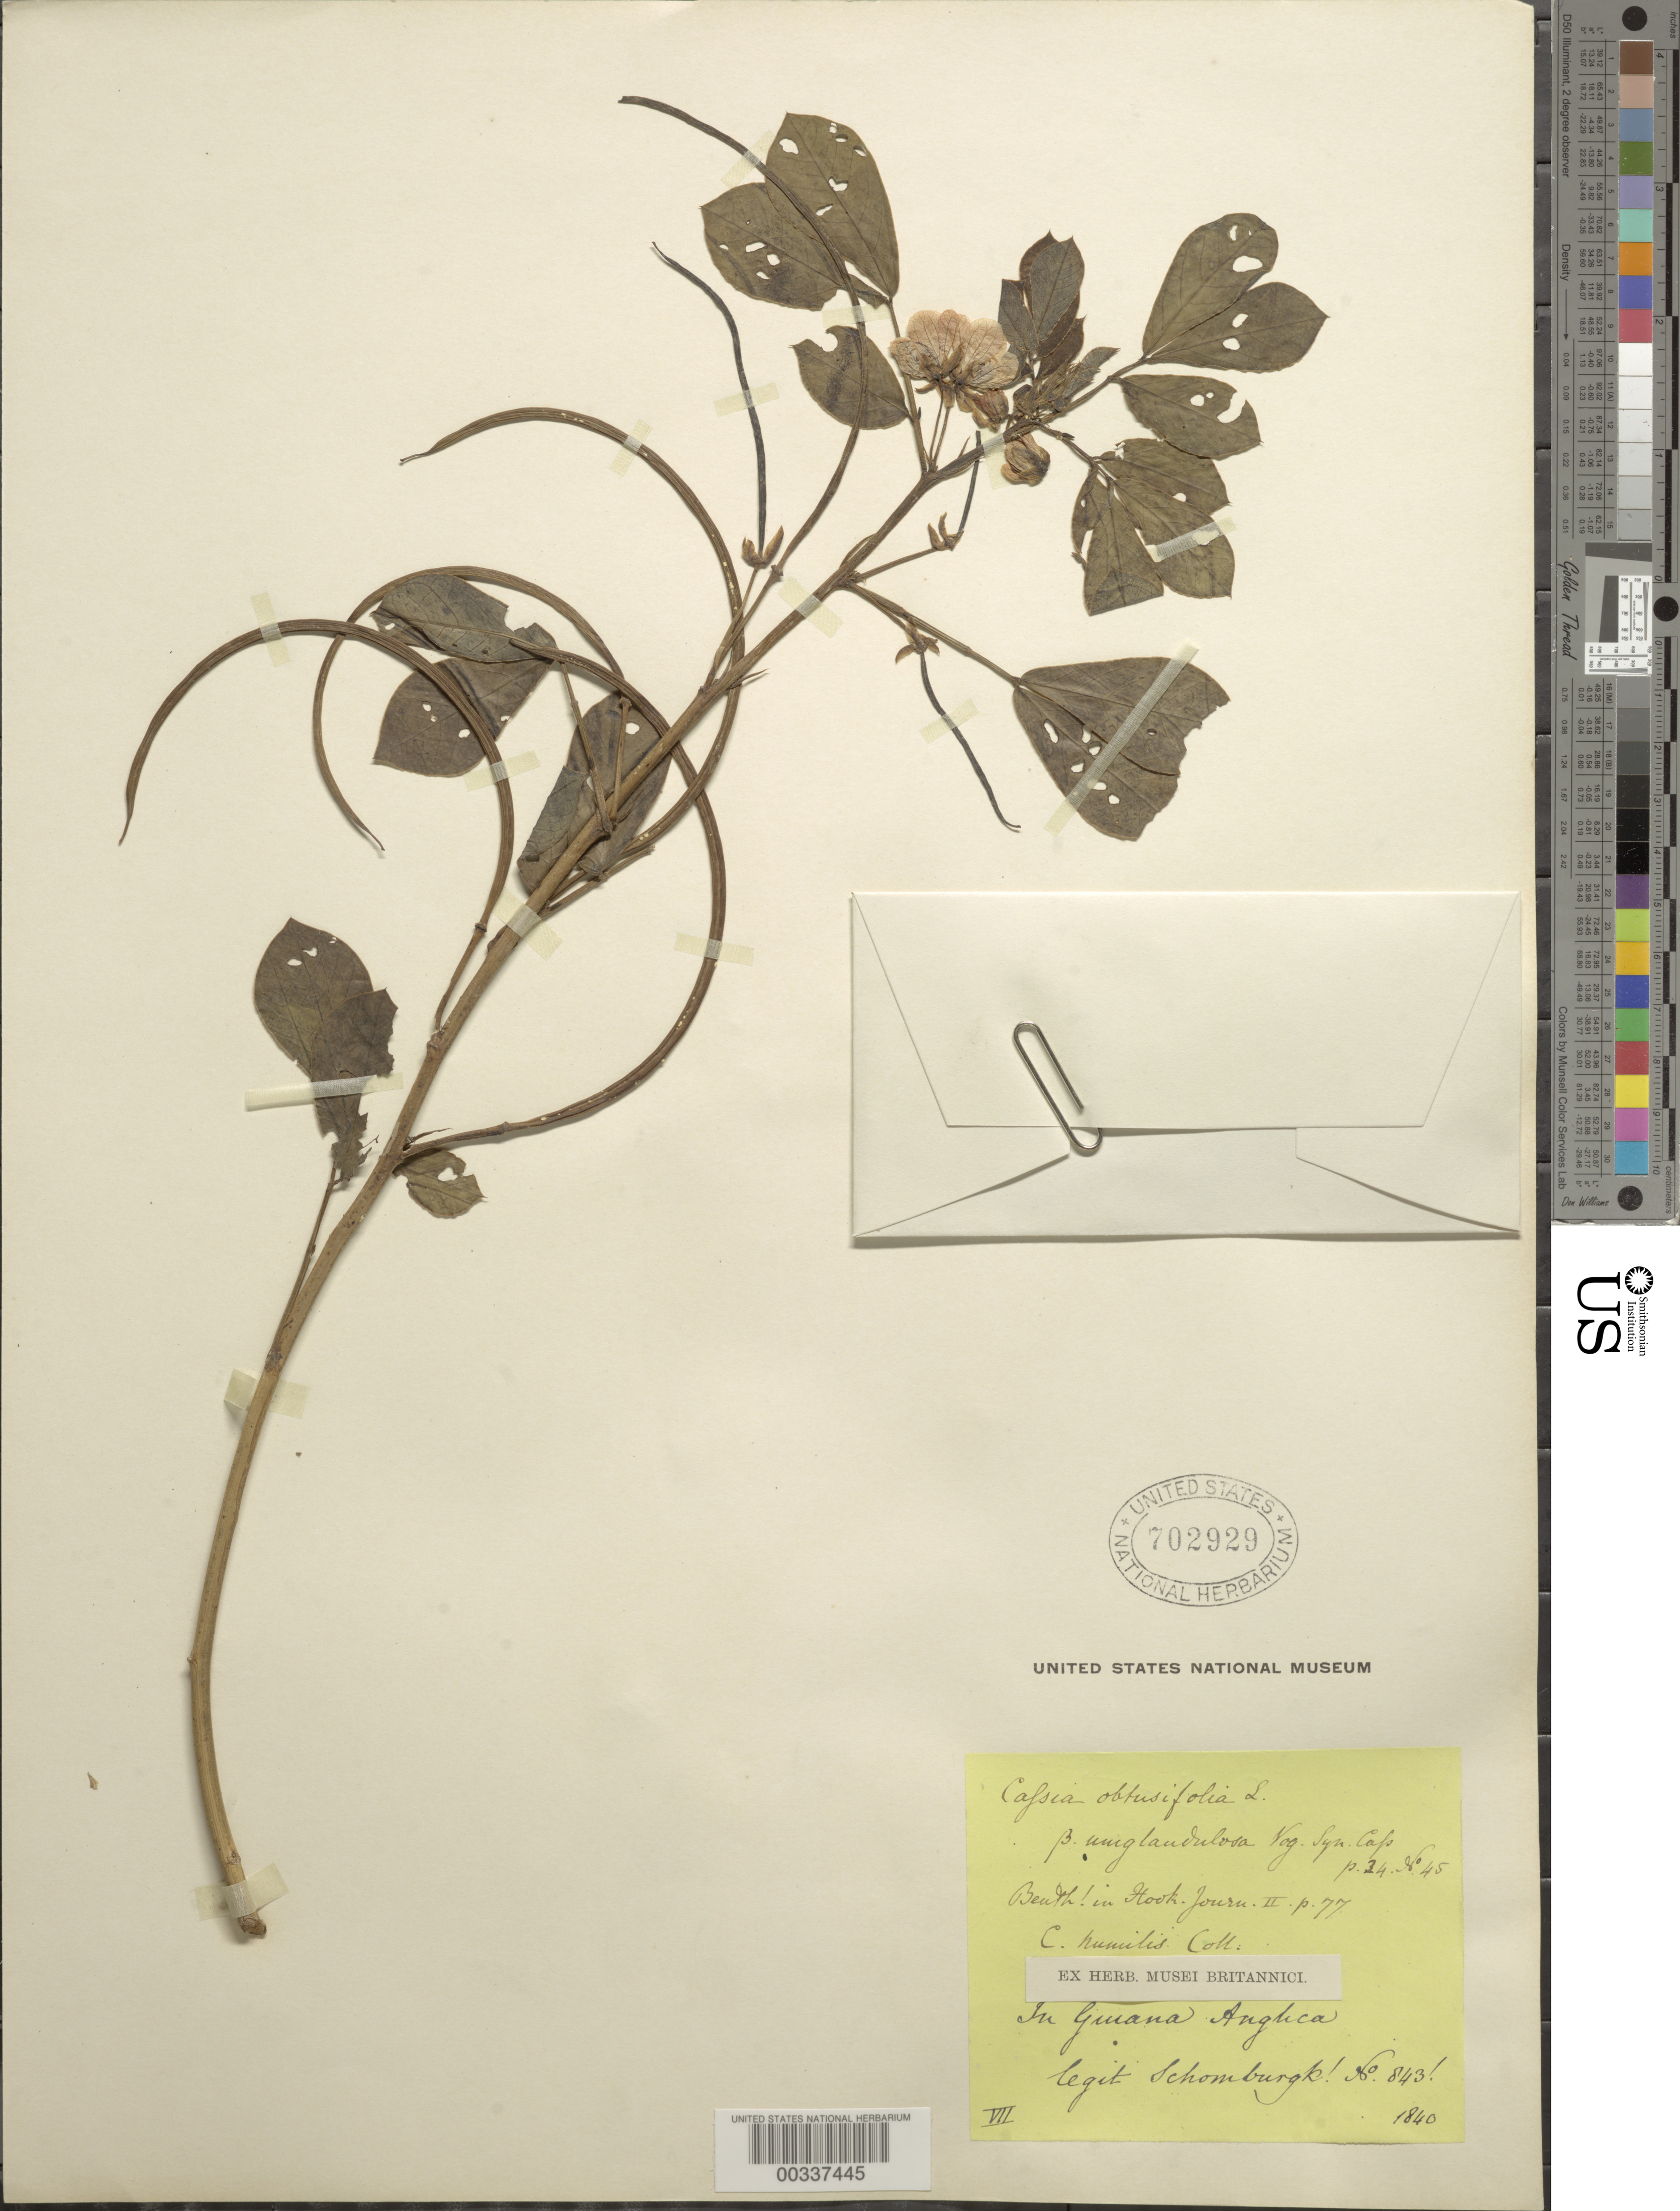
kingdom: Plantae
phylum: Tracheophyta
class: Magnoliopsida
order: Fabales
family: Fabaceae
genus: Senna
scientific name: Senna obtusifolia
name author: (L.) H.S. Irwin & Barneby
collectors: M. R. Schomburgk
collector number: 843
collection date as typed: Jul 1840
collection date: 1840-07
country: Guyana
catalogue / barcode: US 702929